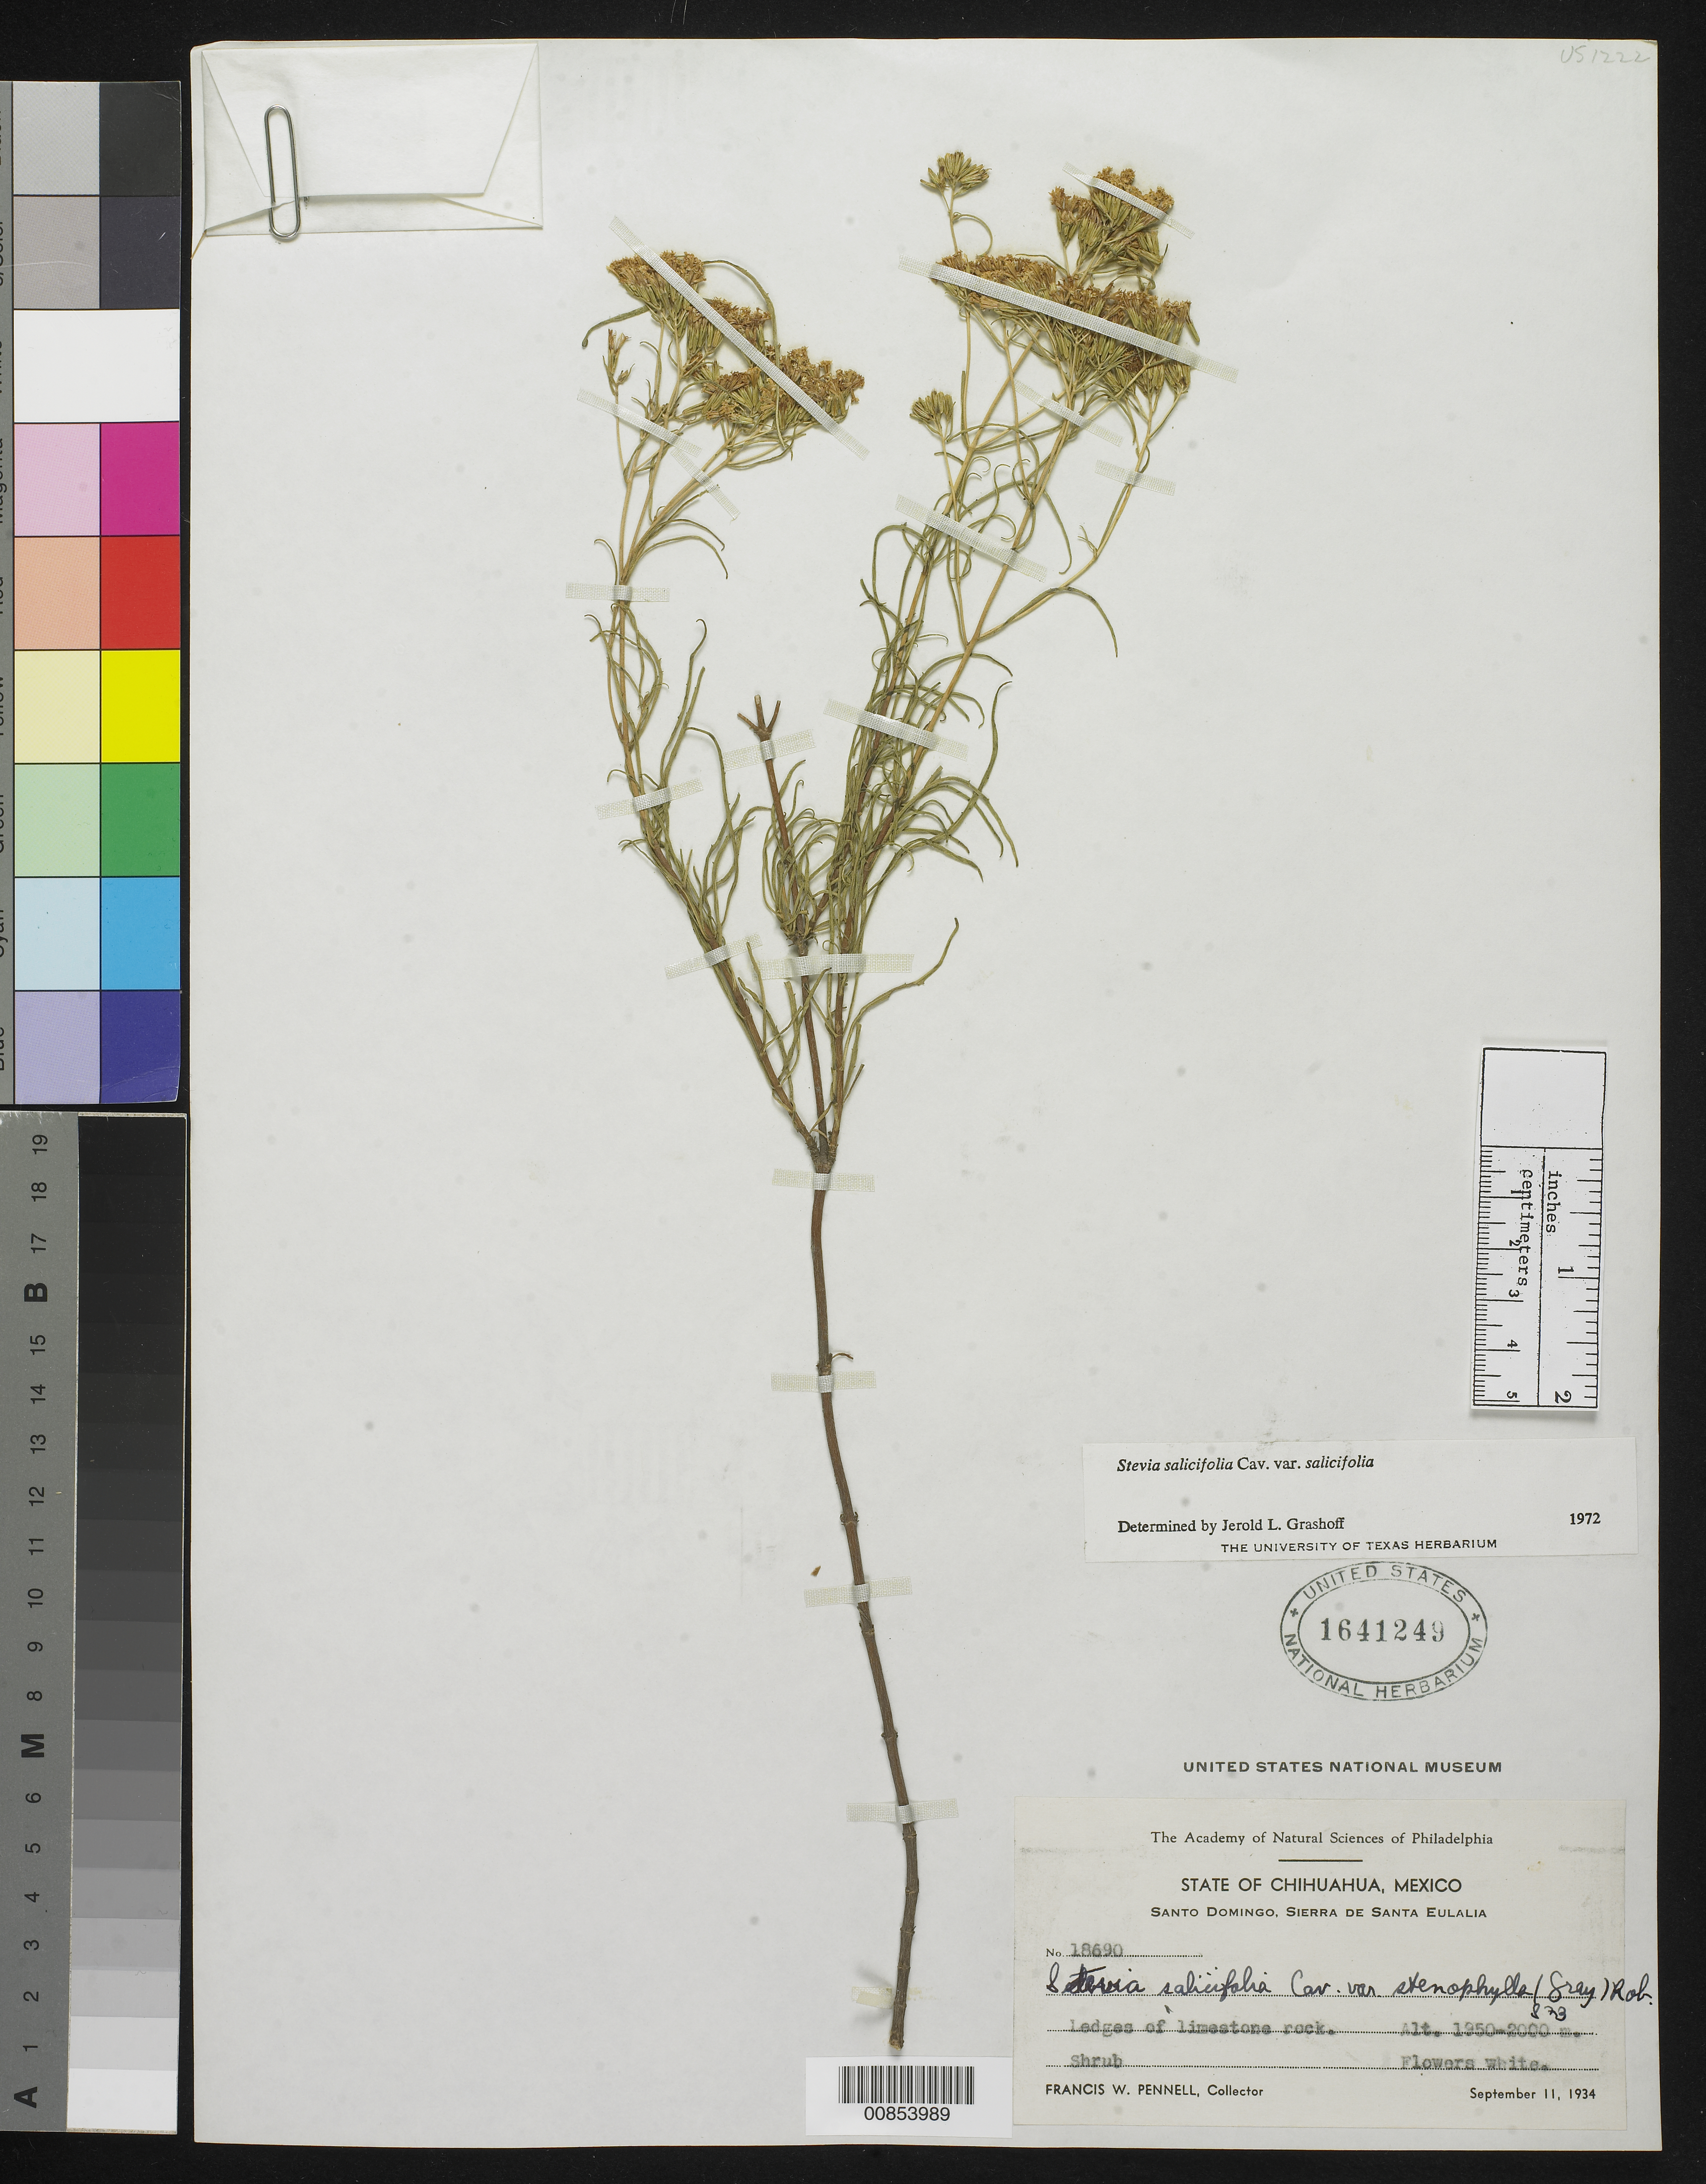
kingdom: Plantae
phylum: Tracheophyta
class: Magnoliopsida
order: Asterales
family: Asteraceae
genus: Stevia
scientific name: Stevia salicifolia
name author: Cav.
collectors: F. W. Pennell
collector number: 18690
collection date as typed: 11 Sep 1934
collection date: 1934-09-11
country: Mexico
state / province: Chihuahua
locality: Santo Domingo, Sierra de Santa Eulalia, Chihuahua.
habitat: Ledges of limestone rock.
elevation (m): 2000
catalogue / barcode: US 1641249